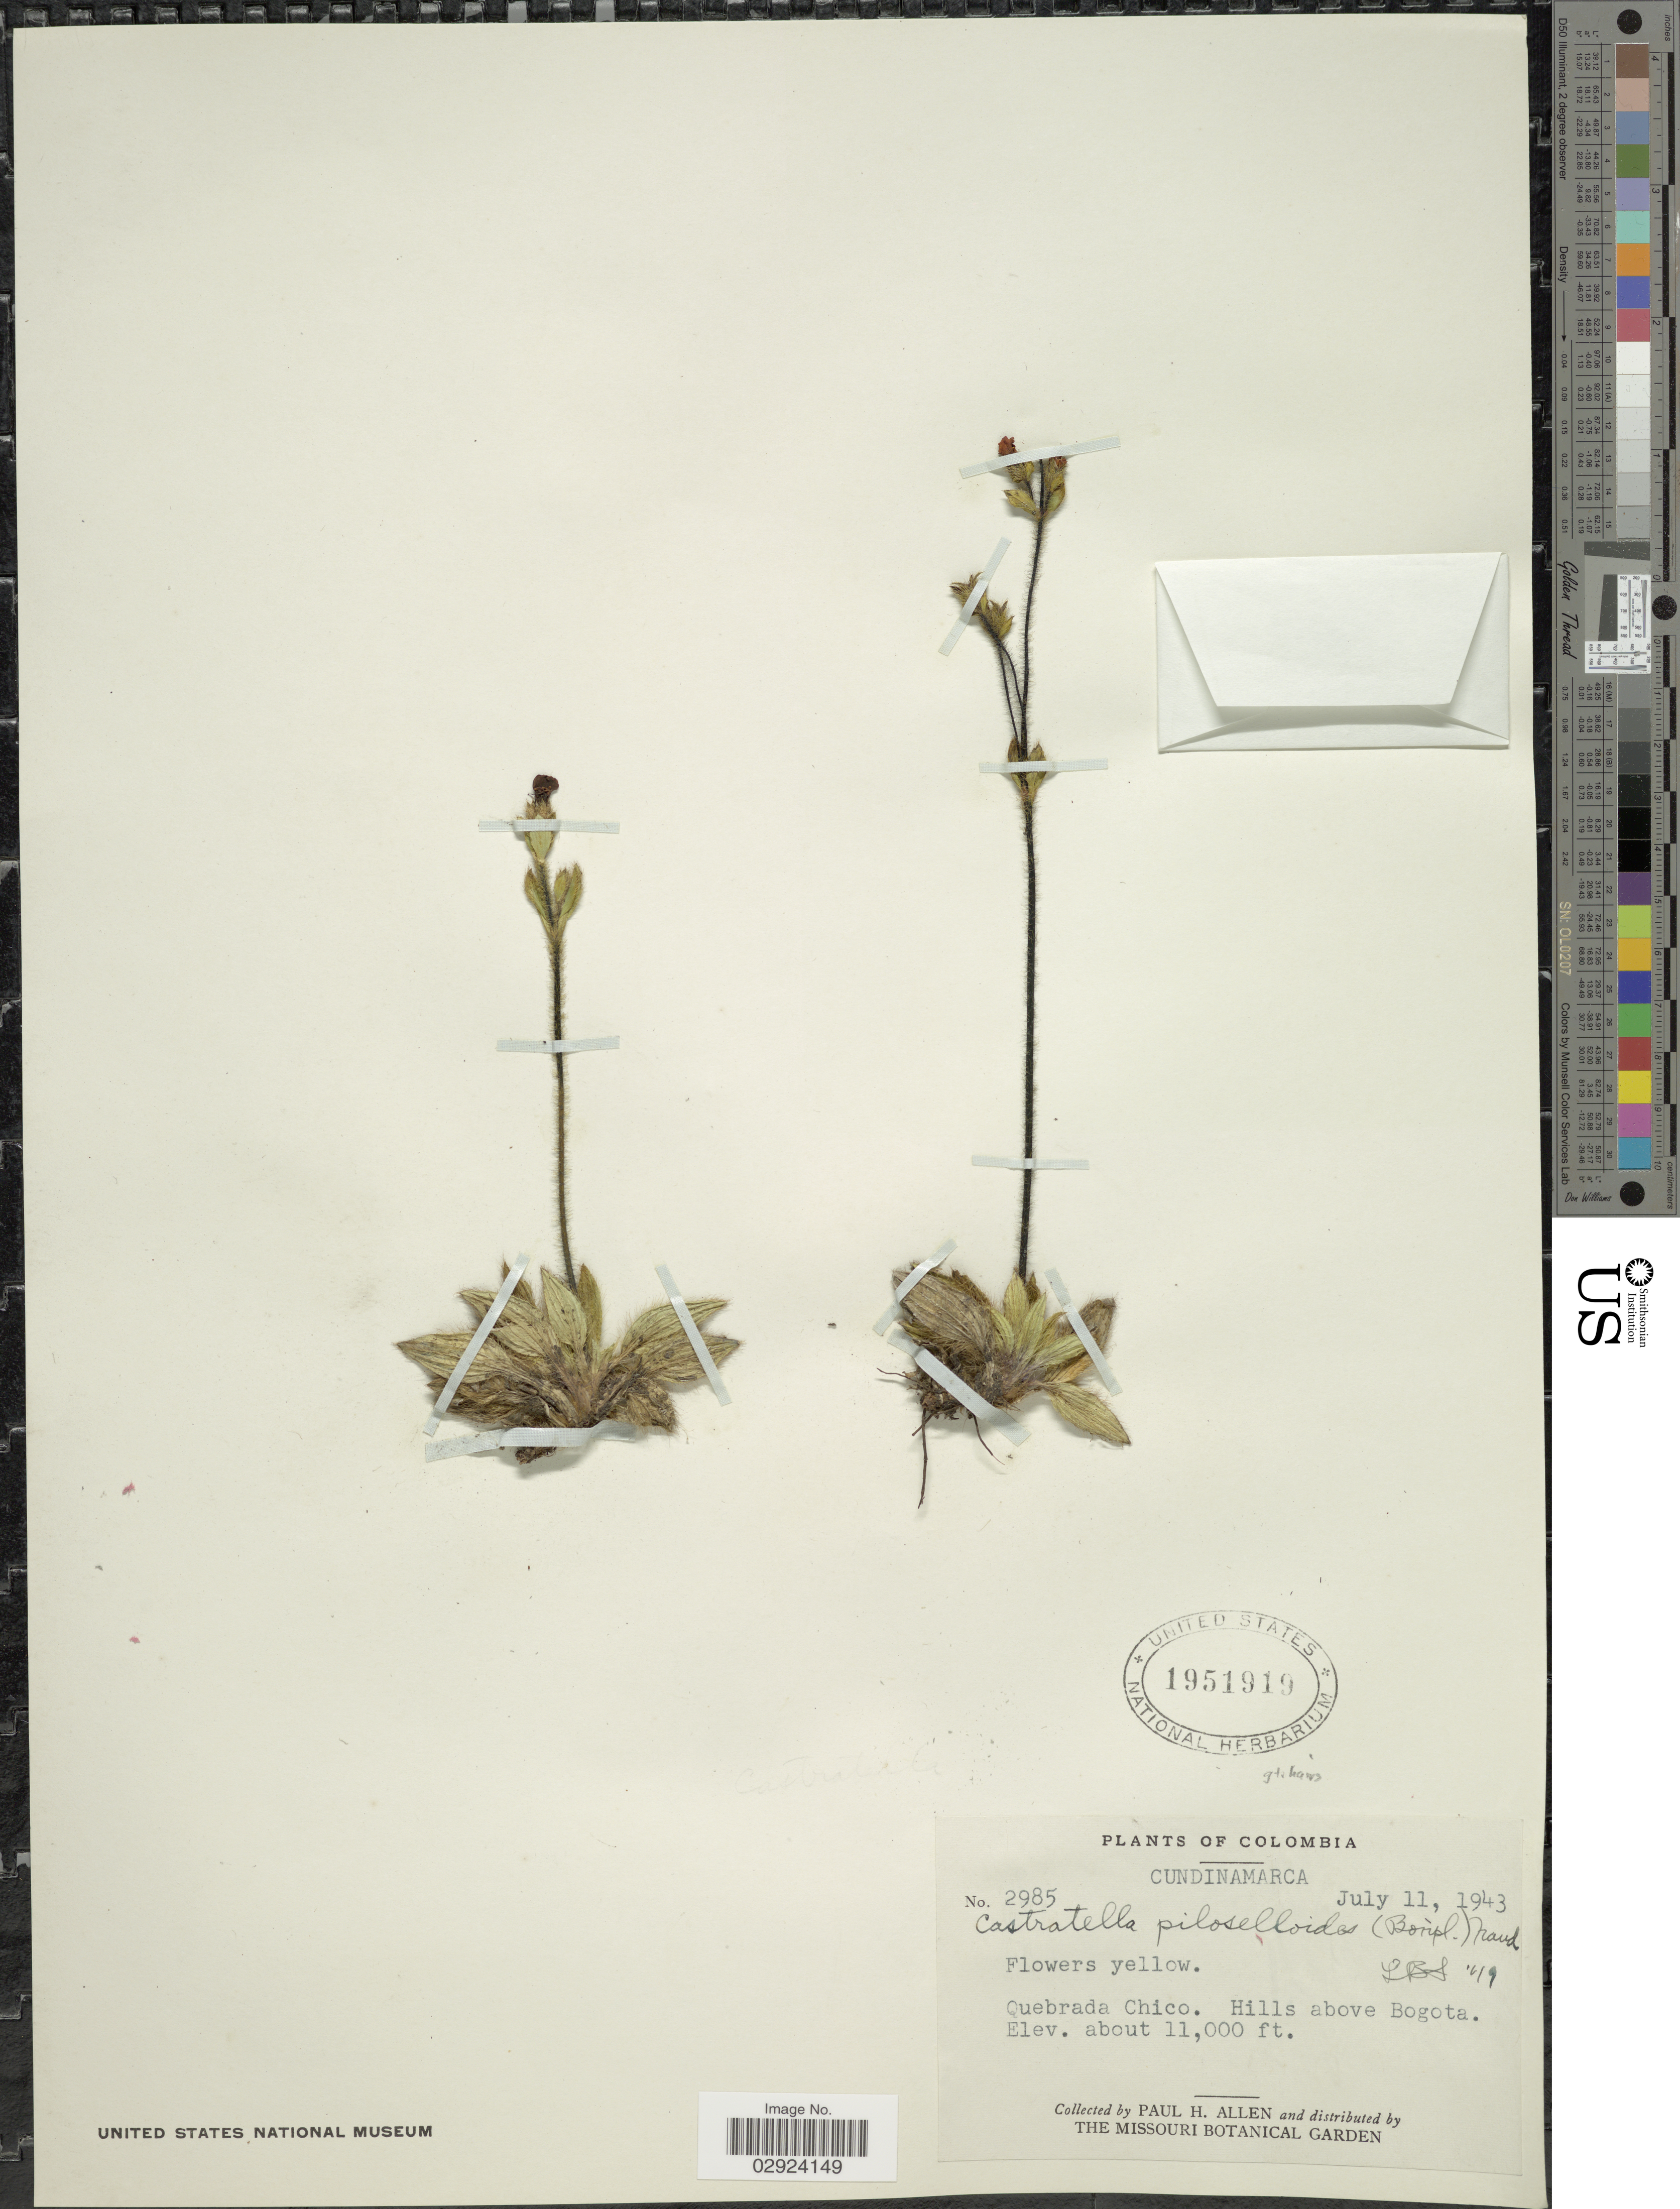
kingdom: Plantae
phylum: Tracheophyta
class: Magnoliopsida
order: Myrtales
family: Melastomataceae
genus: Castratella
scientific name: Castratella piloselloides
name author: (Bonpl.) Naudin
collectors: P. H. Allen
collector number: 2985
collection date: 1943-07-11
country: Colombia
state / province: Cundinamarca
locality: Quebrada Chico, Hills above Bogota.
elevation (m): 3353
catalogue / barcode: US 1951919